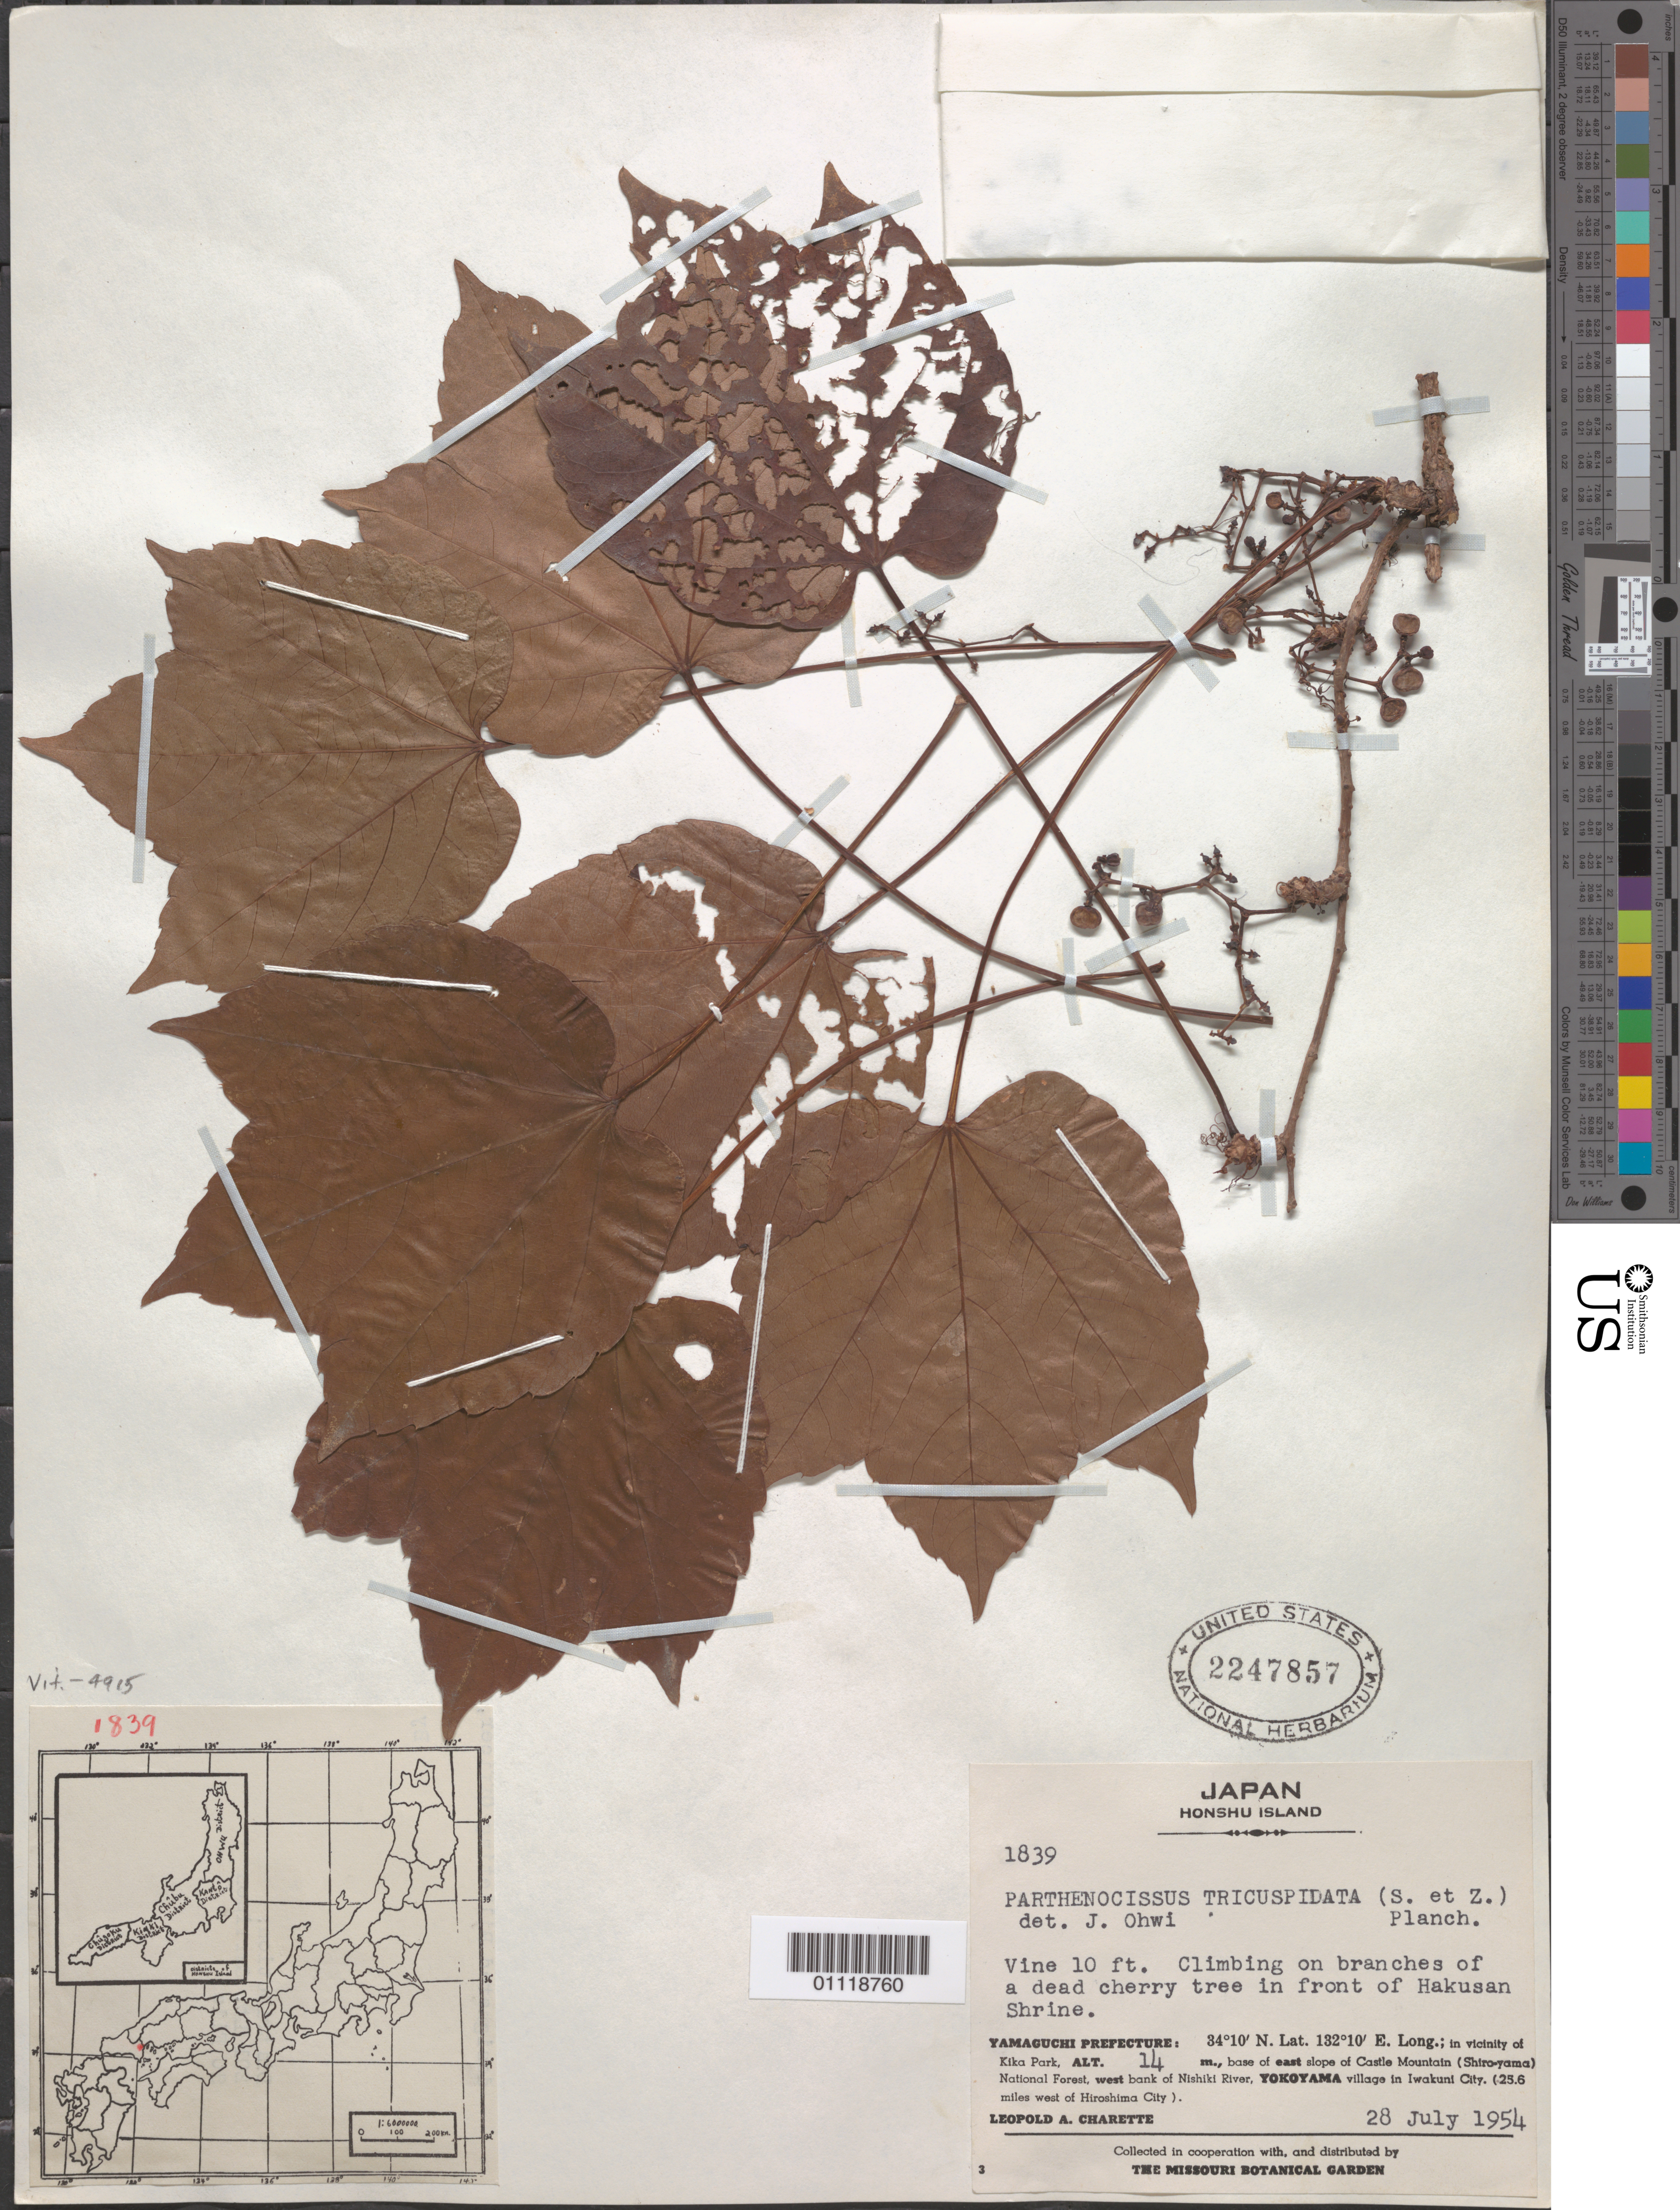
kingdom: Plantae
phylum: Tracheophyta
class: Magnoliopsida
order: Vitales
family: Vitaceae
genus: Parthenocissus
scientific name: Parthenocissus tricuspidata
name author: (Siebold & Zucc.) Planch.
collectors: L. A. Charette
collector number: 1839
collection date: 1954-07-28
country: Japan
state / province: Yamaguti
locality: Vicinity of Kika Park, E slope of Castle Mt (Shiro-yama) National Forest, W bank of Nishiki River, Yokoyama village in Iwakuni City.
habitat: Climbing on branches of a dead cherry tree.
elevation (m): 14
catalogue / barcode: US 2247857